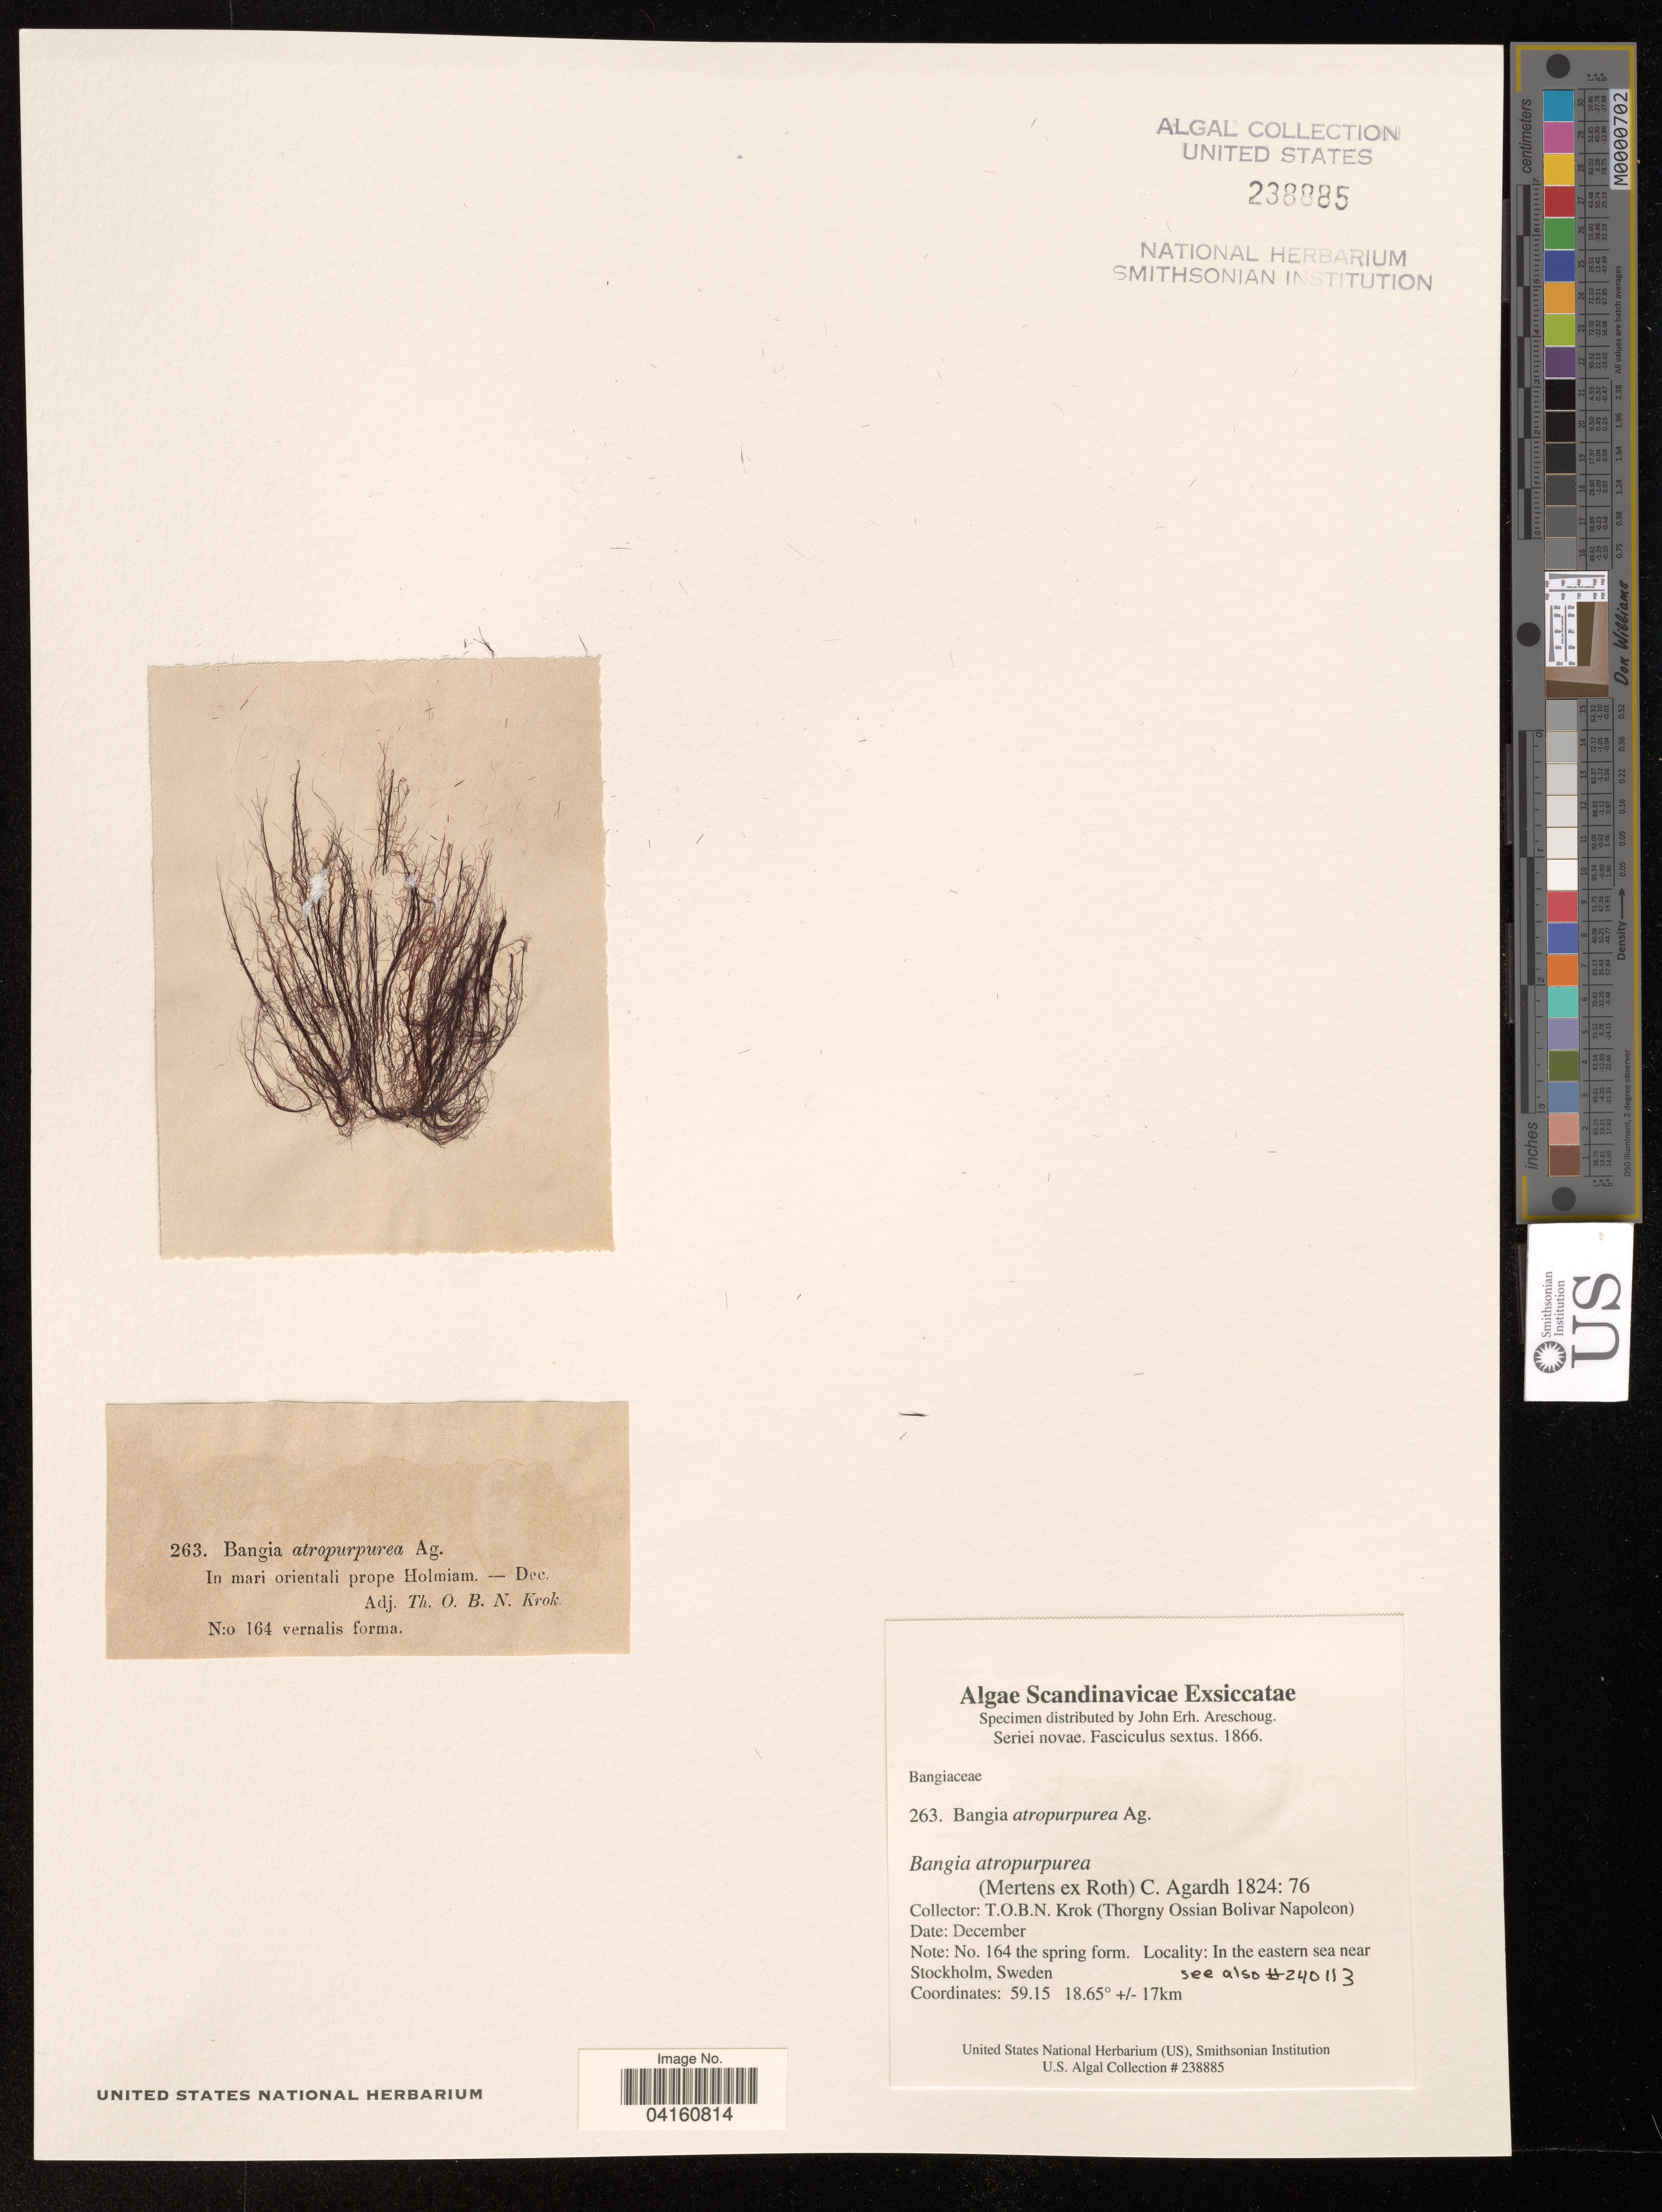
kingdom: Plantae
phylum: Rhodophyta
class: Bangiophyceae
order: Bangiales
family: Bangiaceae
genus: Bangia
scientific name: Bangia atropurpurea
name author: (Mertens ex Roth) C. Agardh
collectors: T. Krok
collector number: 263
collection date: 1866-12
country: Sweden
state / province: Stockholm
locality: In the eastern sea near Stockholm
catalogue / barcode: US 238885